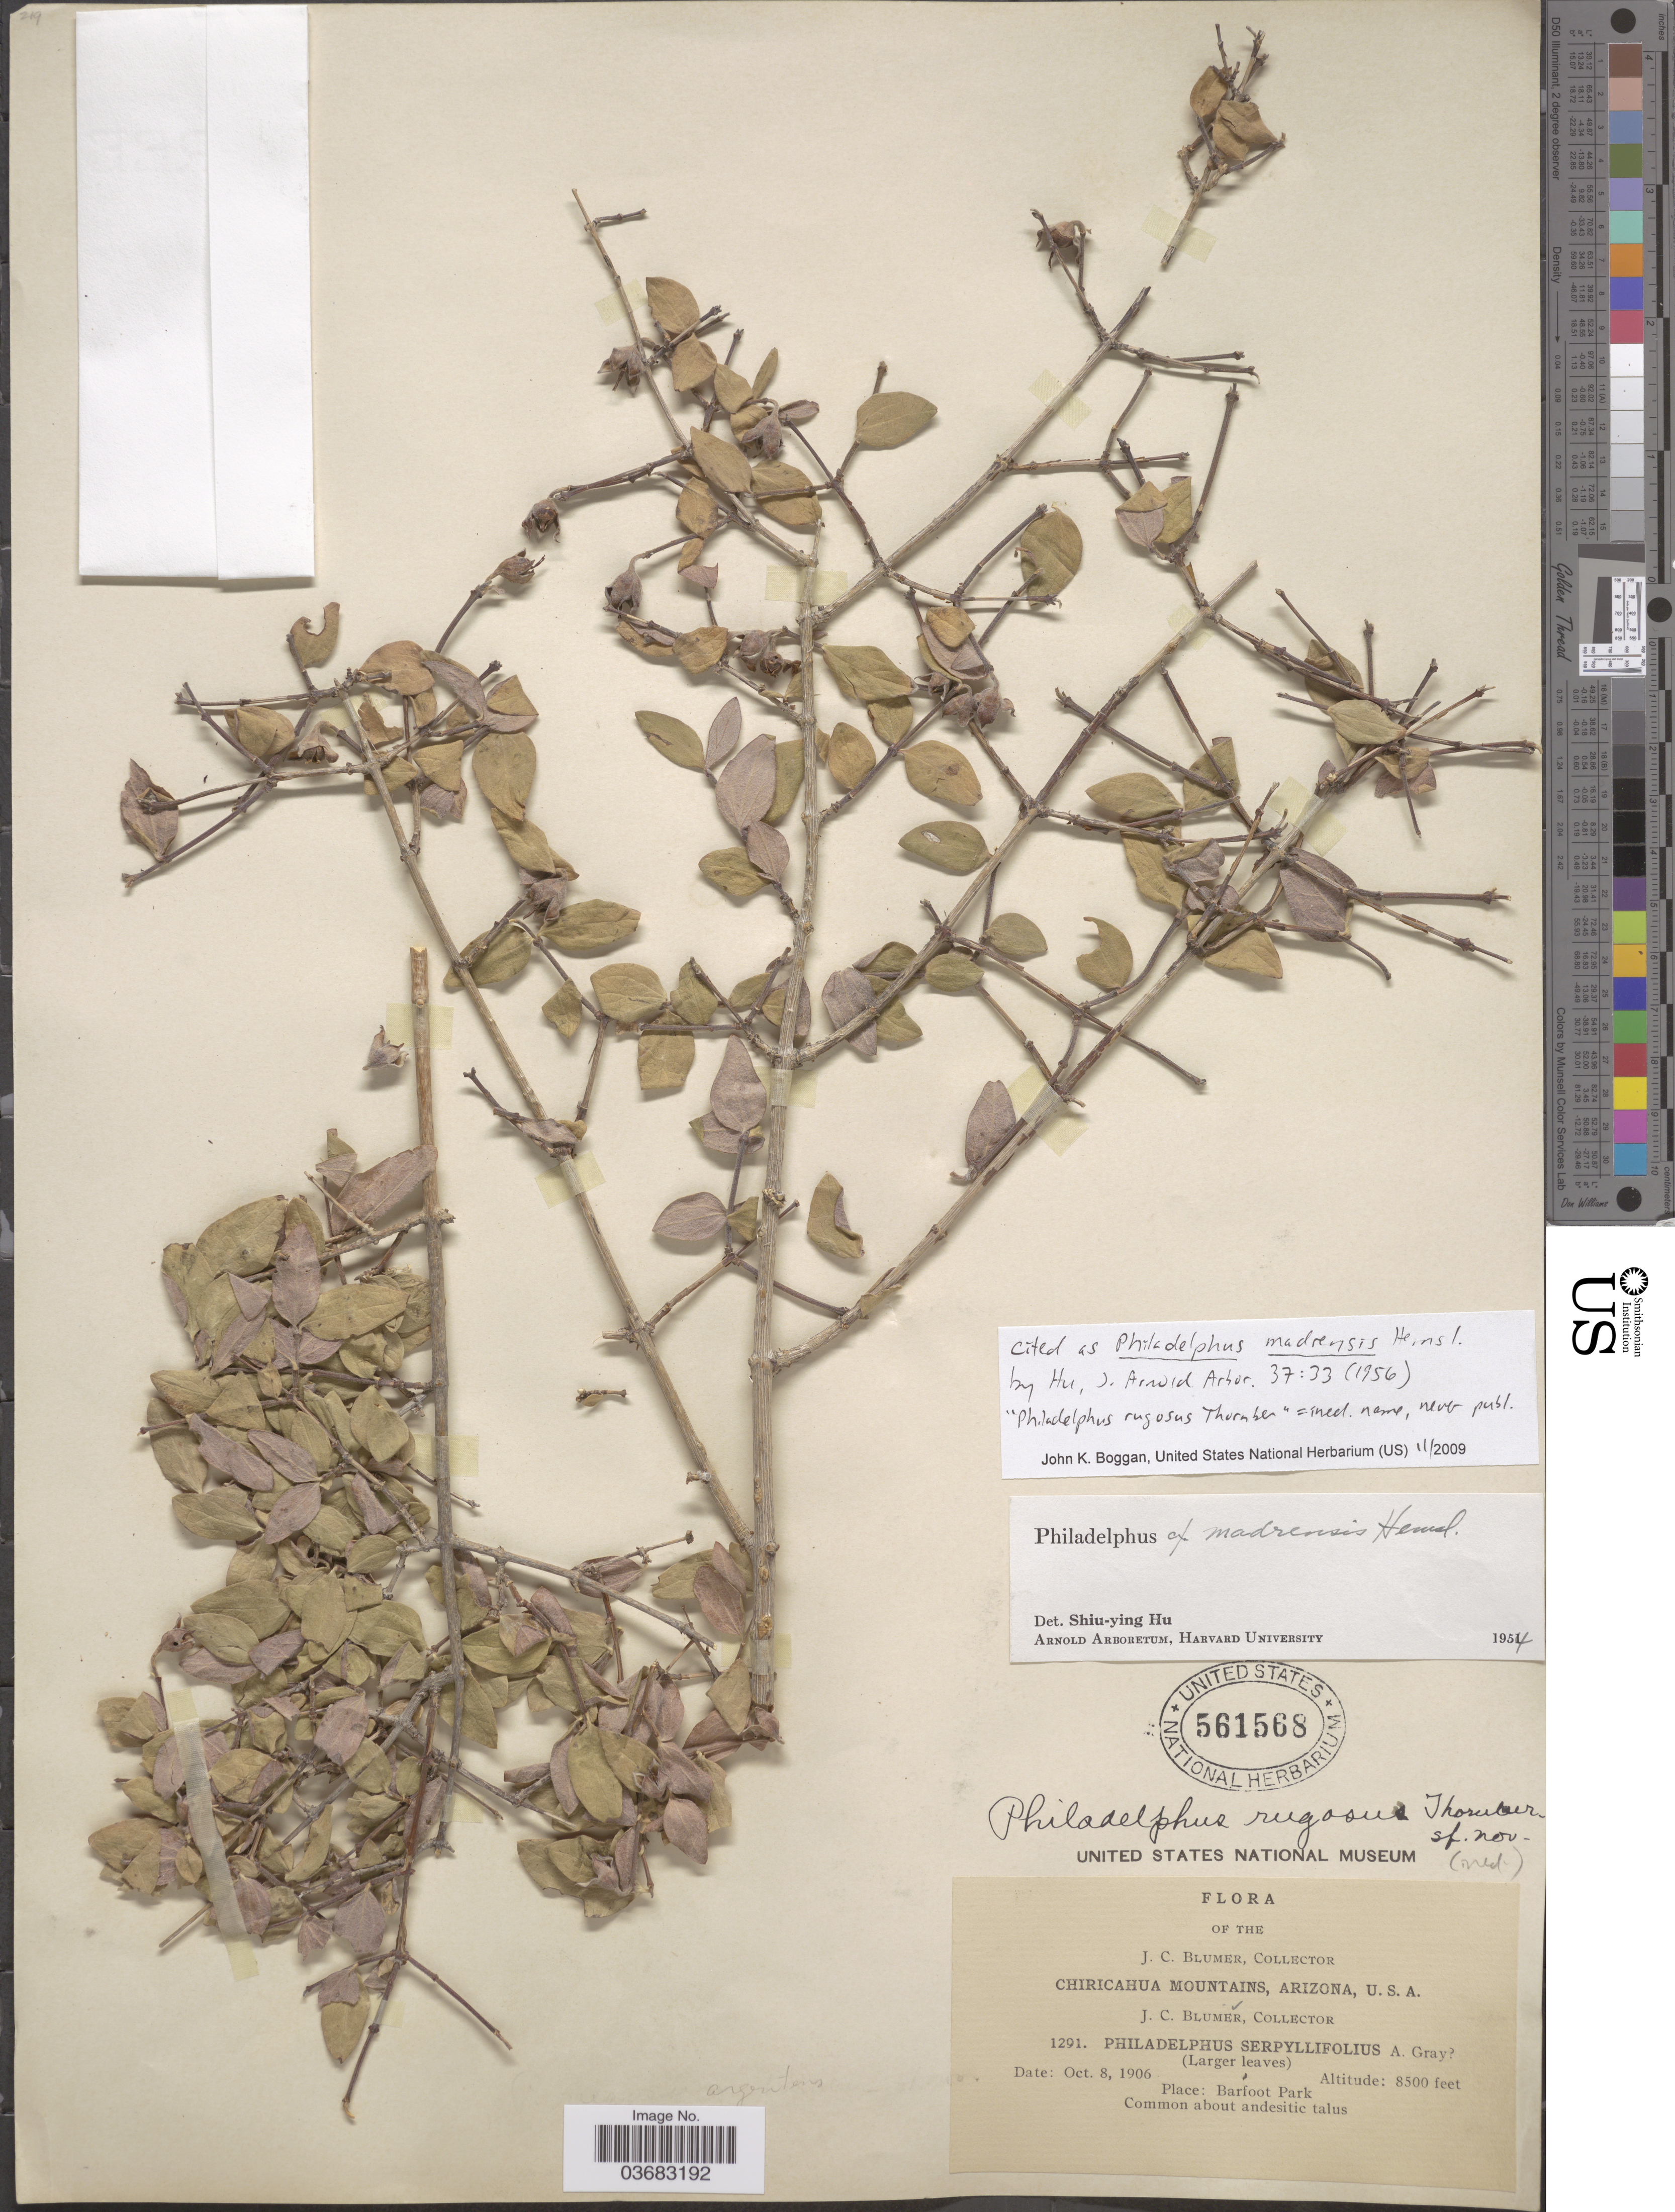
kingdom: Plantae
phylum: Tracheophyta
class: Magnoliopsida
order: Cornales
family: Hydrangeaceae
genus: Philadelphus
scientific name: Philadelphus madrensis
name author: Hemsl.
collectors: J. C. Blumer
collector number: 1291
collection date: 1906-10-08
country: United States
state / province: Arizona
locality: Chiricahua Mountains. Barfoot Park.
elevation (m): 2591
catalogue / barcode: US 561568